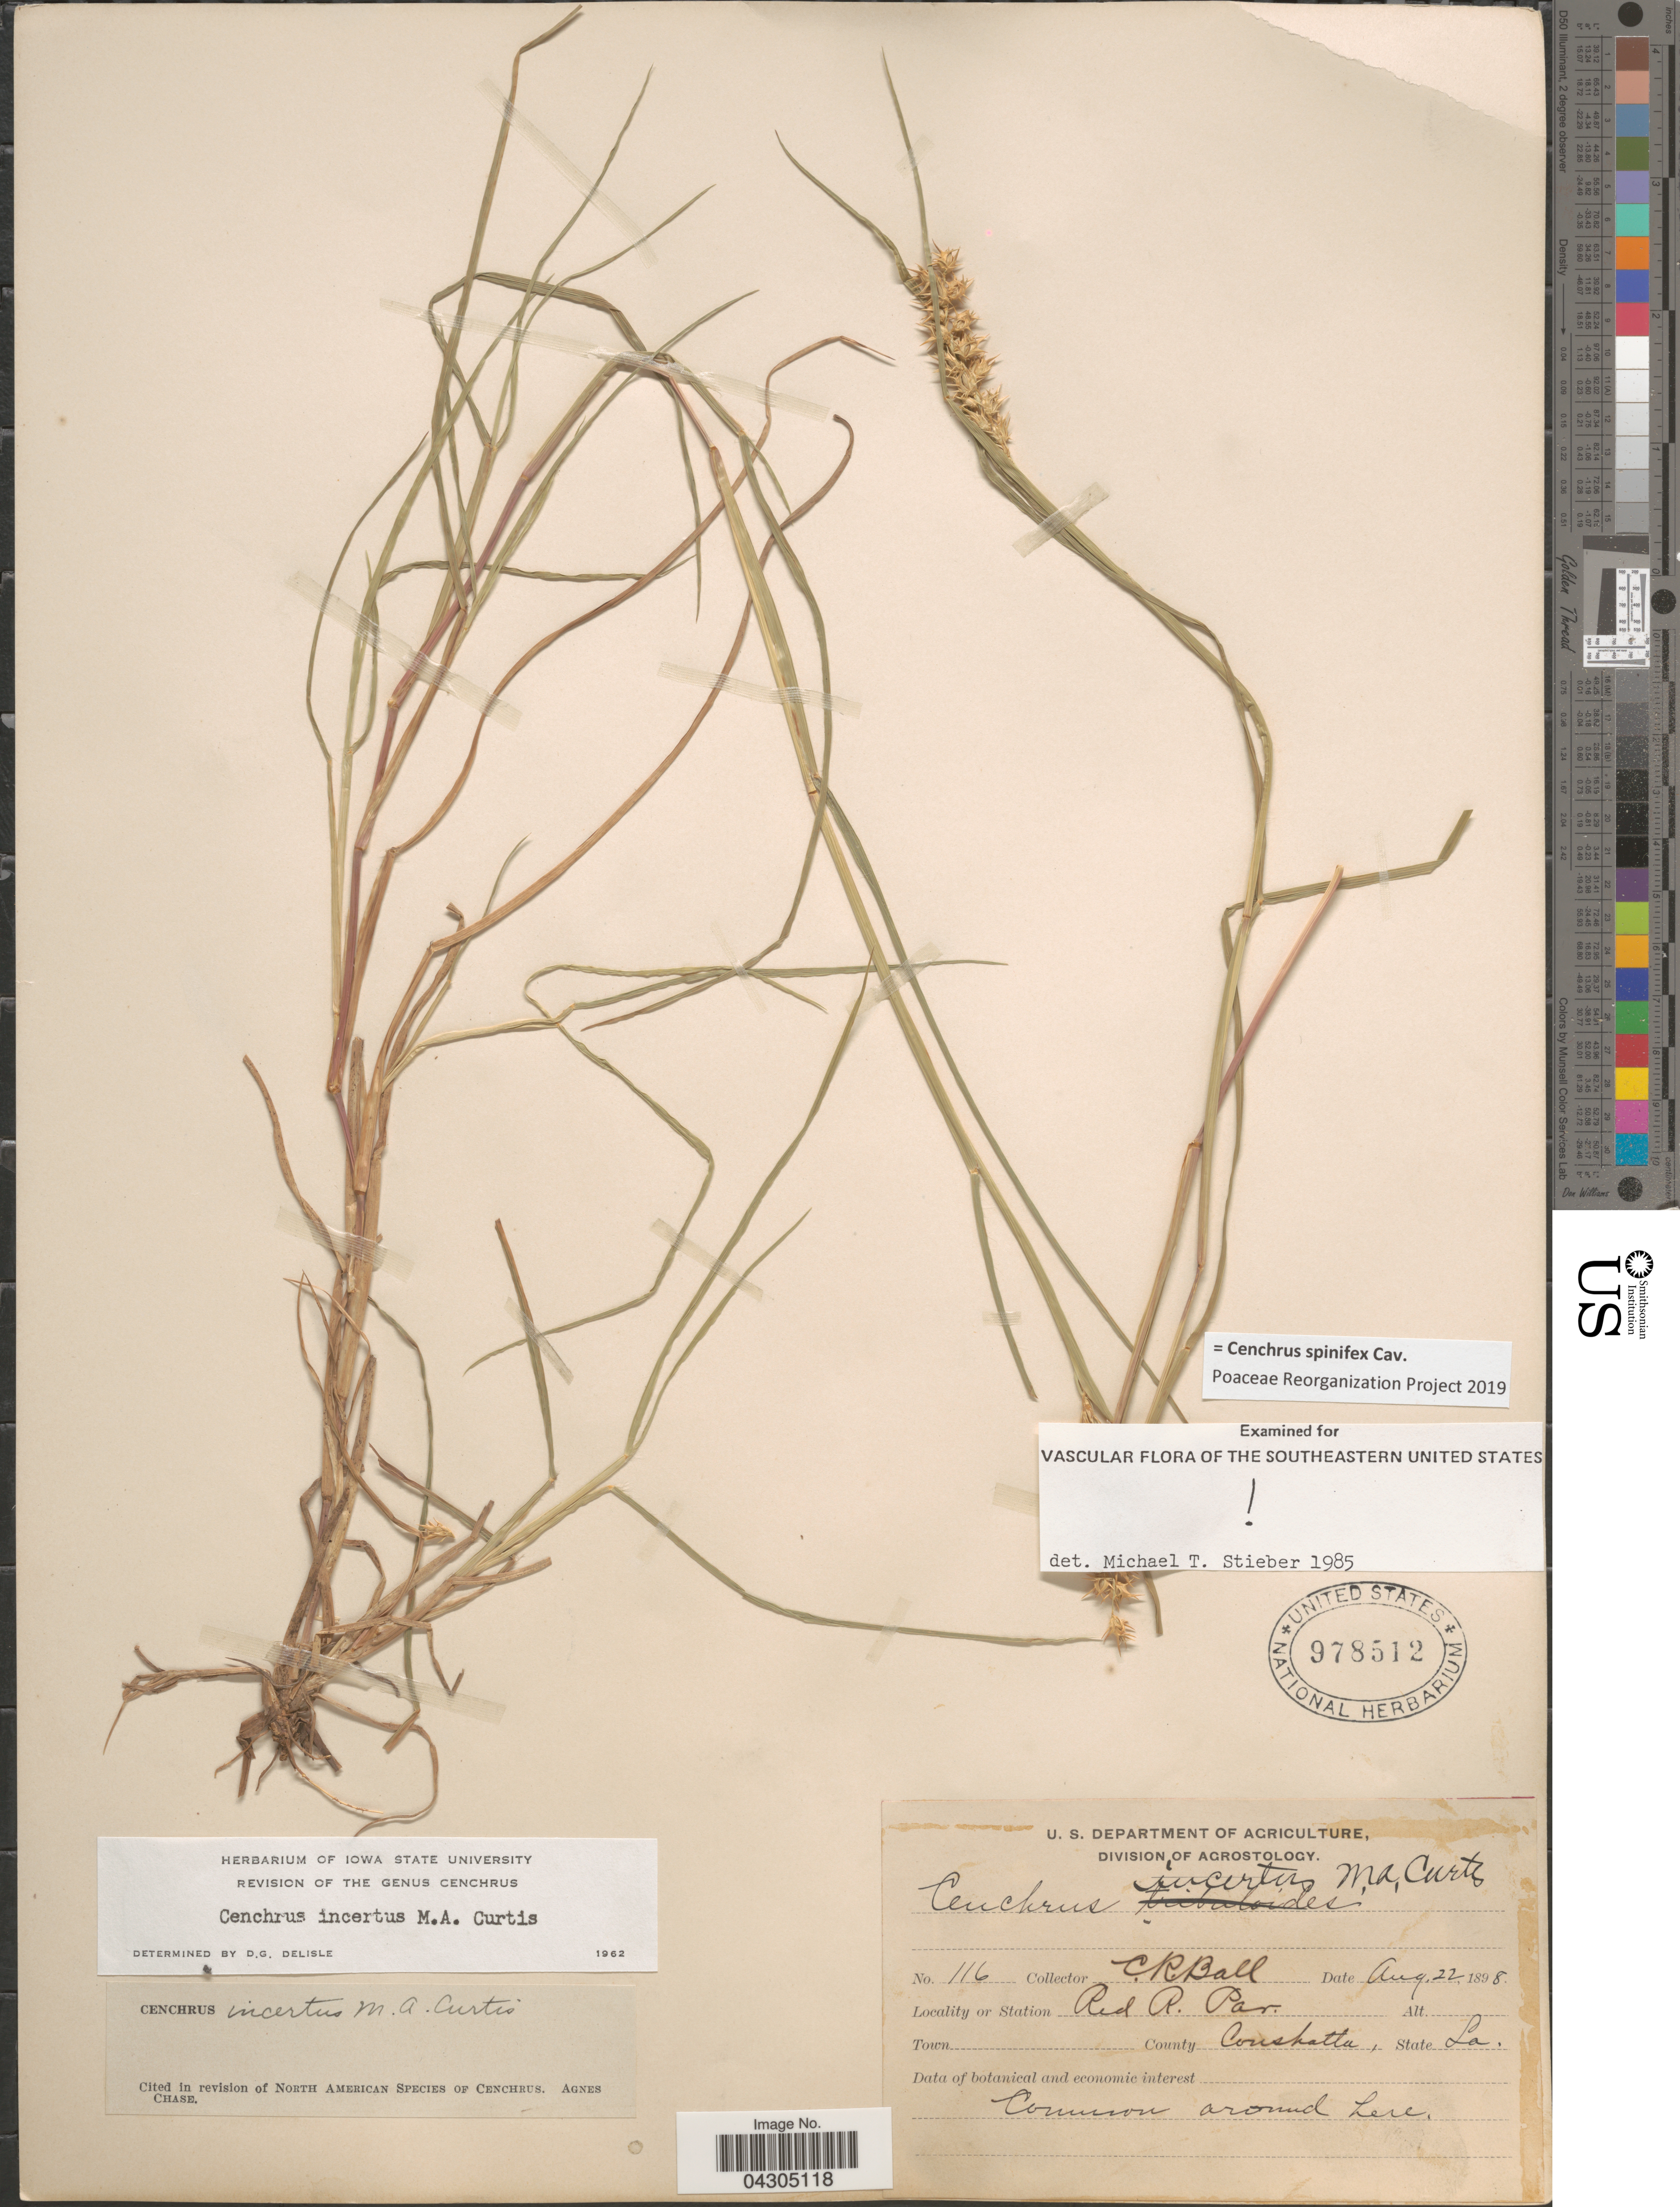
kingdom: Plantae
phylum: Tracheophyta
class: Liliopsida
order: Poales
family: Poaceae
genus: Cenchrus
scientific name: Cenchrus spinifex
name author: Cav.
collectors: C. R. Ball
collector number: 116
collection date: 1898-08-22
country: United States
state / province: Louisiana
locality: Station Red R. Par. County Coushatta.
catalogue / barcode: US 978512